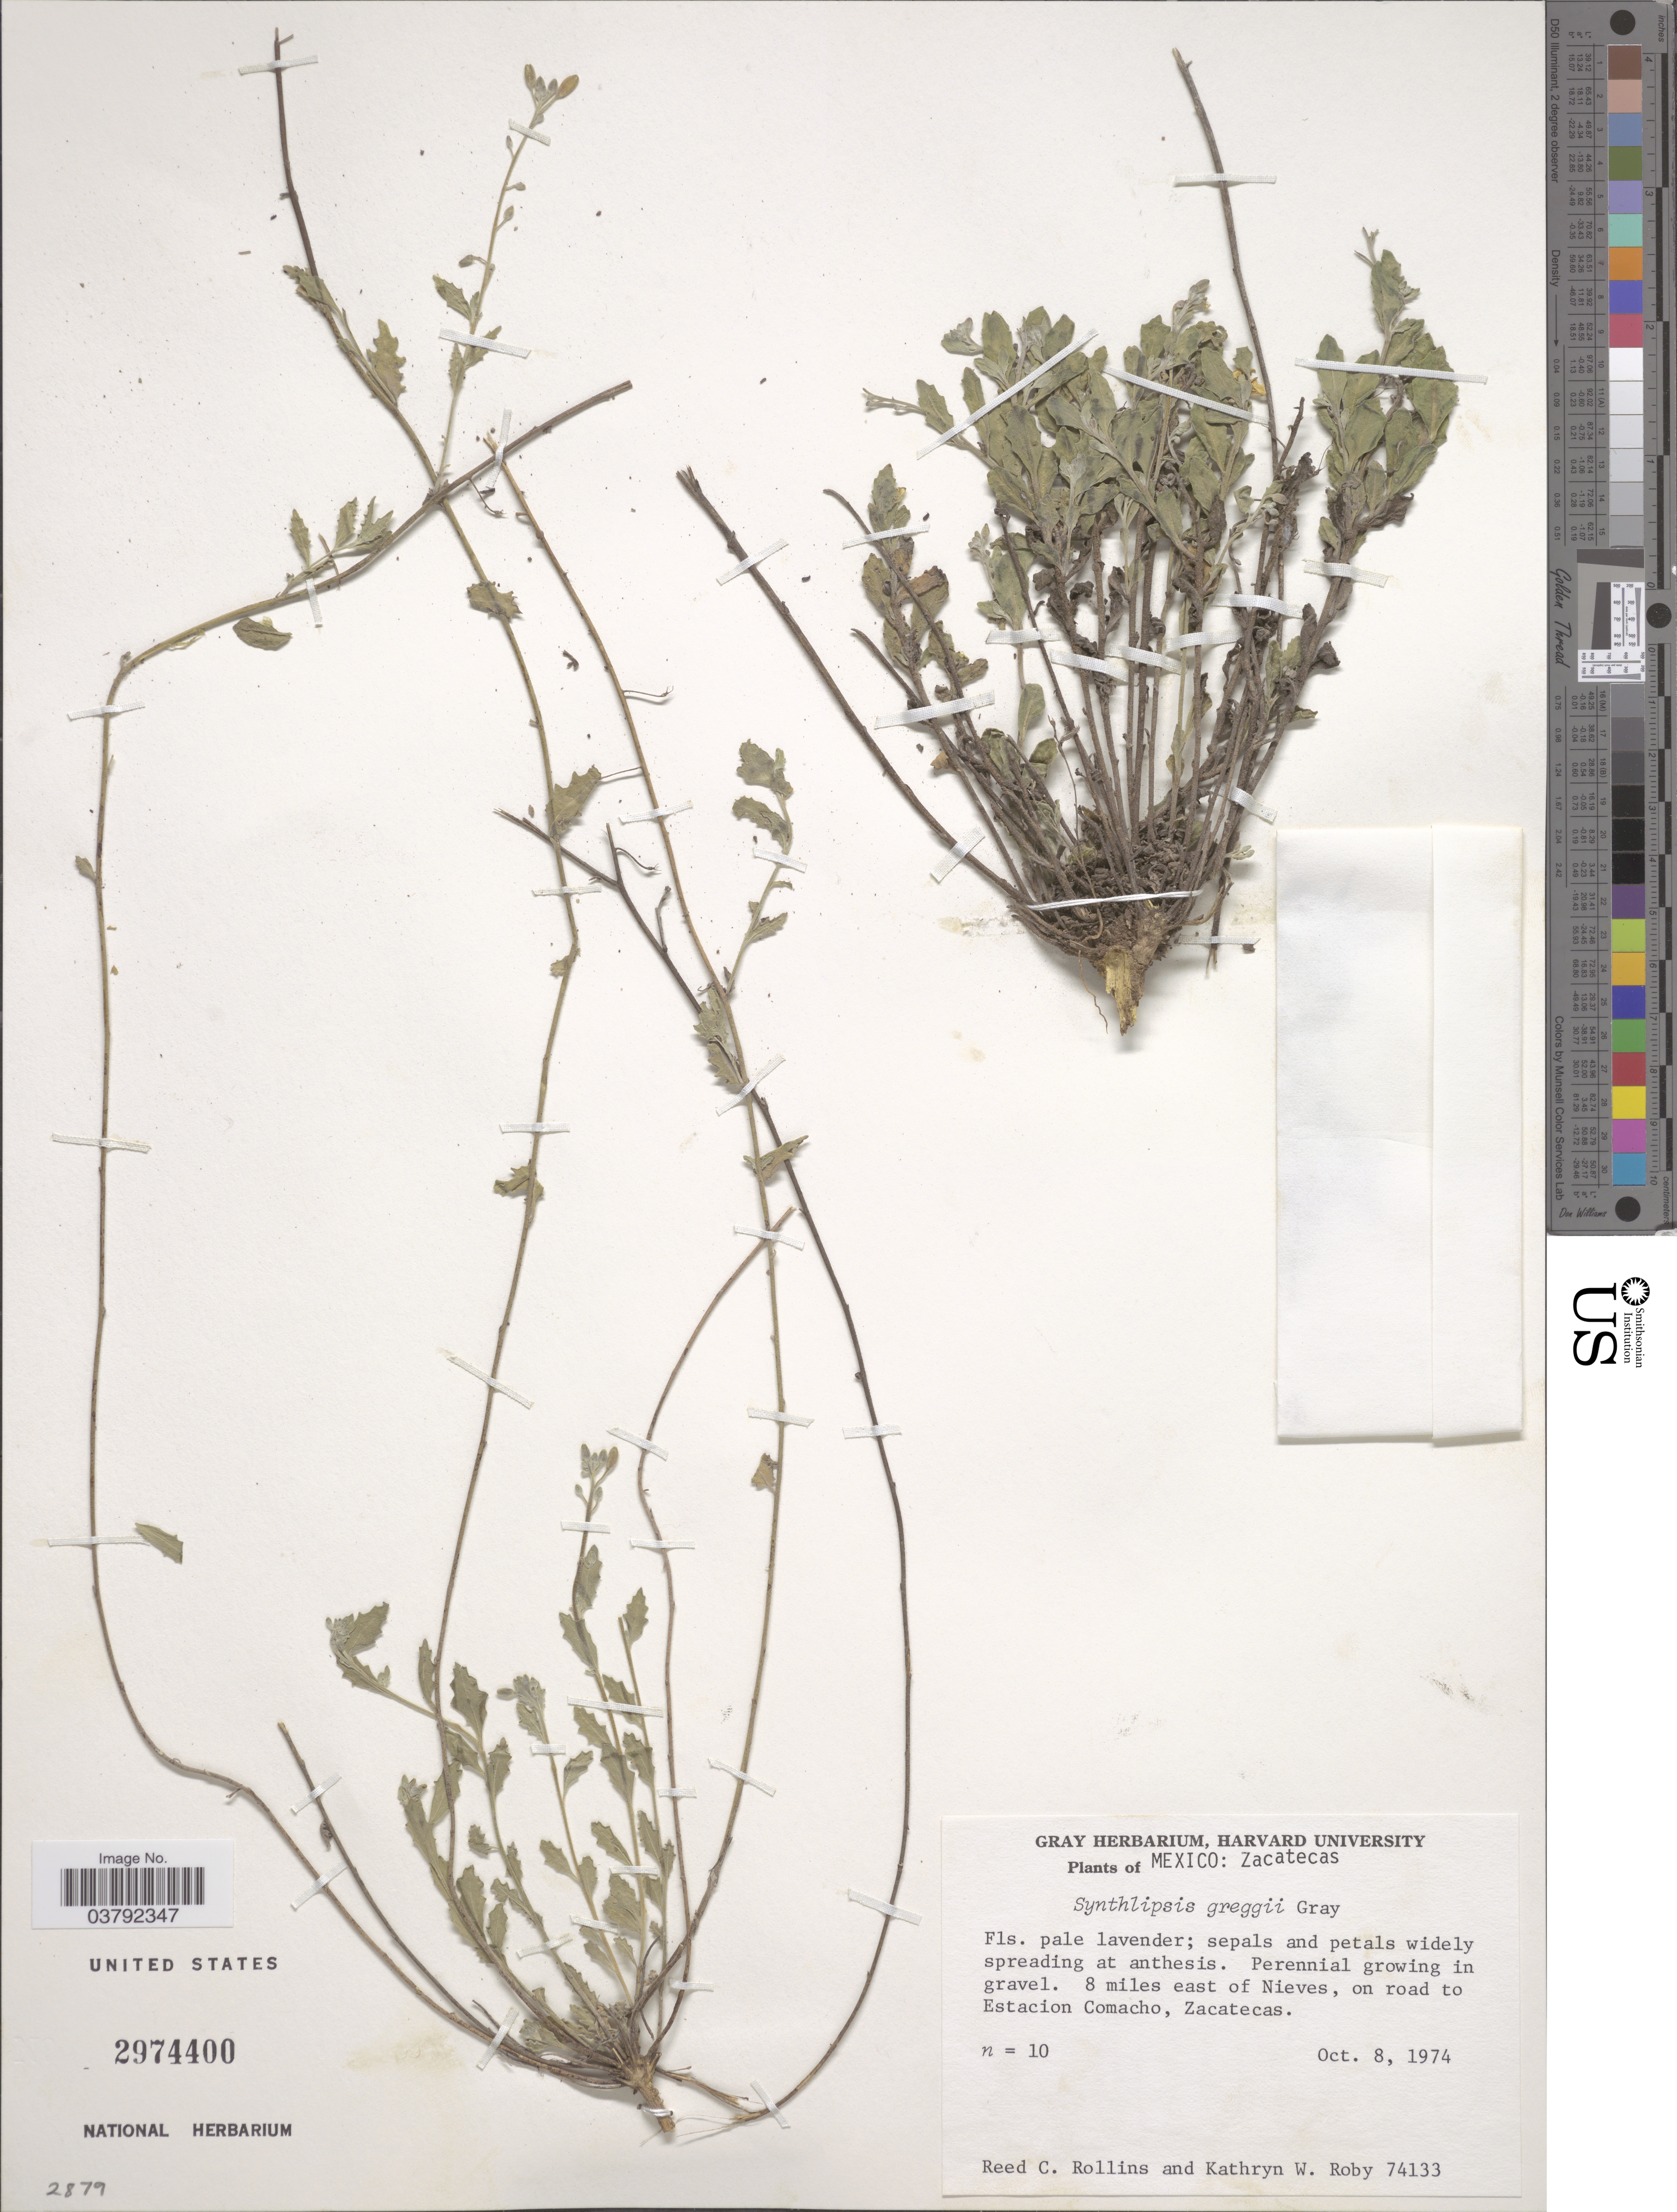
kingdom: Plantae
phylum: Tracheophyta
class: Magnoliopsida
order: Brassicales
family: Brassicaceae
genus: Synthlipsis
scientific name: Synthlipsis greggii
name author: A. Gray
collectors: R. C. Rollins & K. W. Roby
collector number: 74133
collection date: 1974-10-08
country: Mexico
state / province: Zacatecas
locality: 8 miles east of Nieves, on road to Estacion Comacho.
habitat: perennial growing in gravel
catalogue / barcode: US 2974400